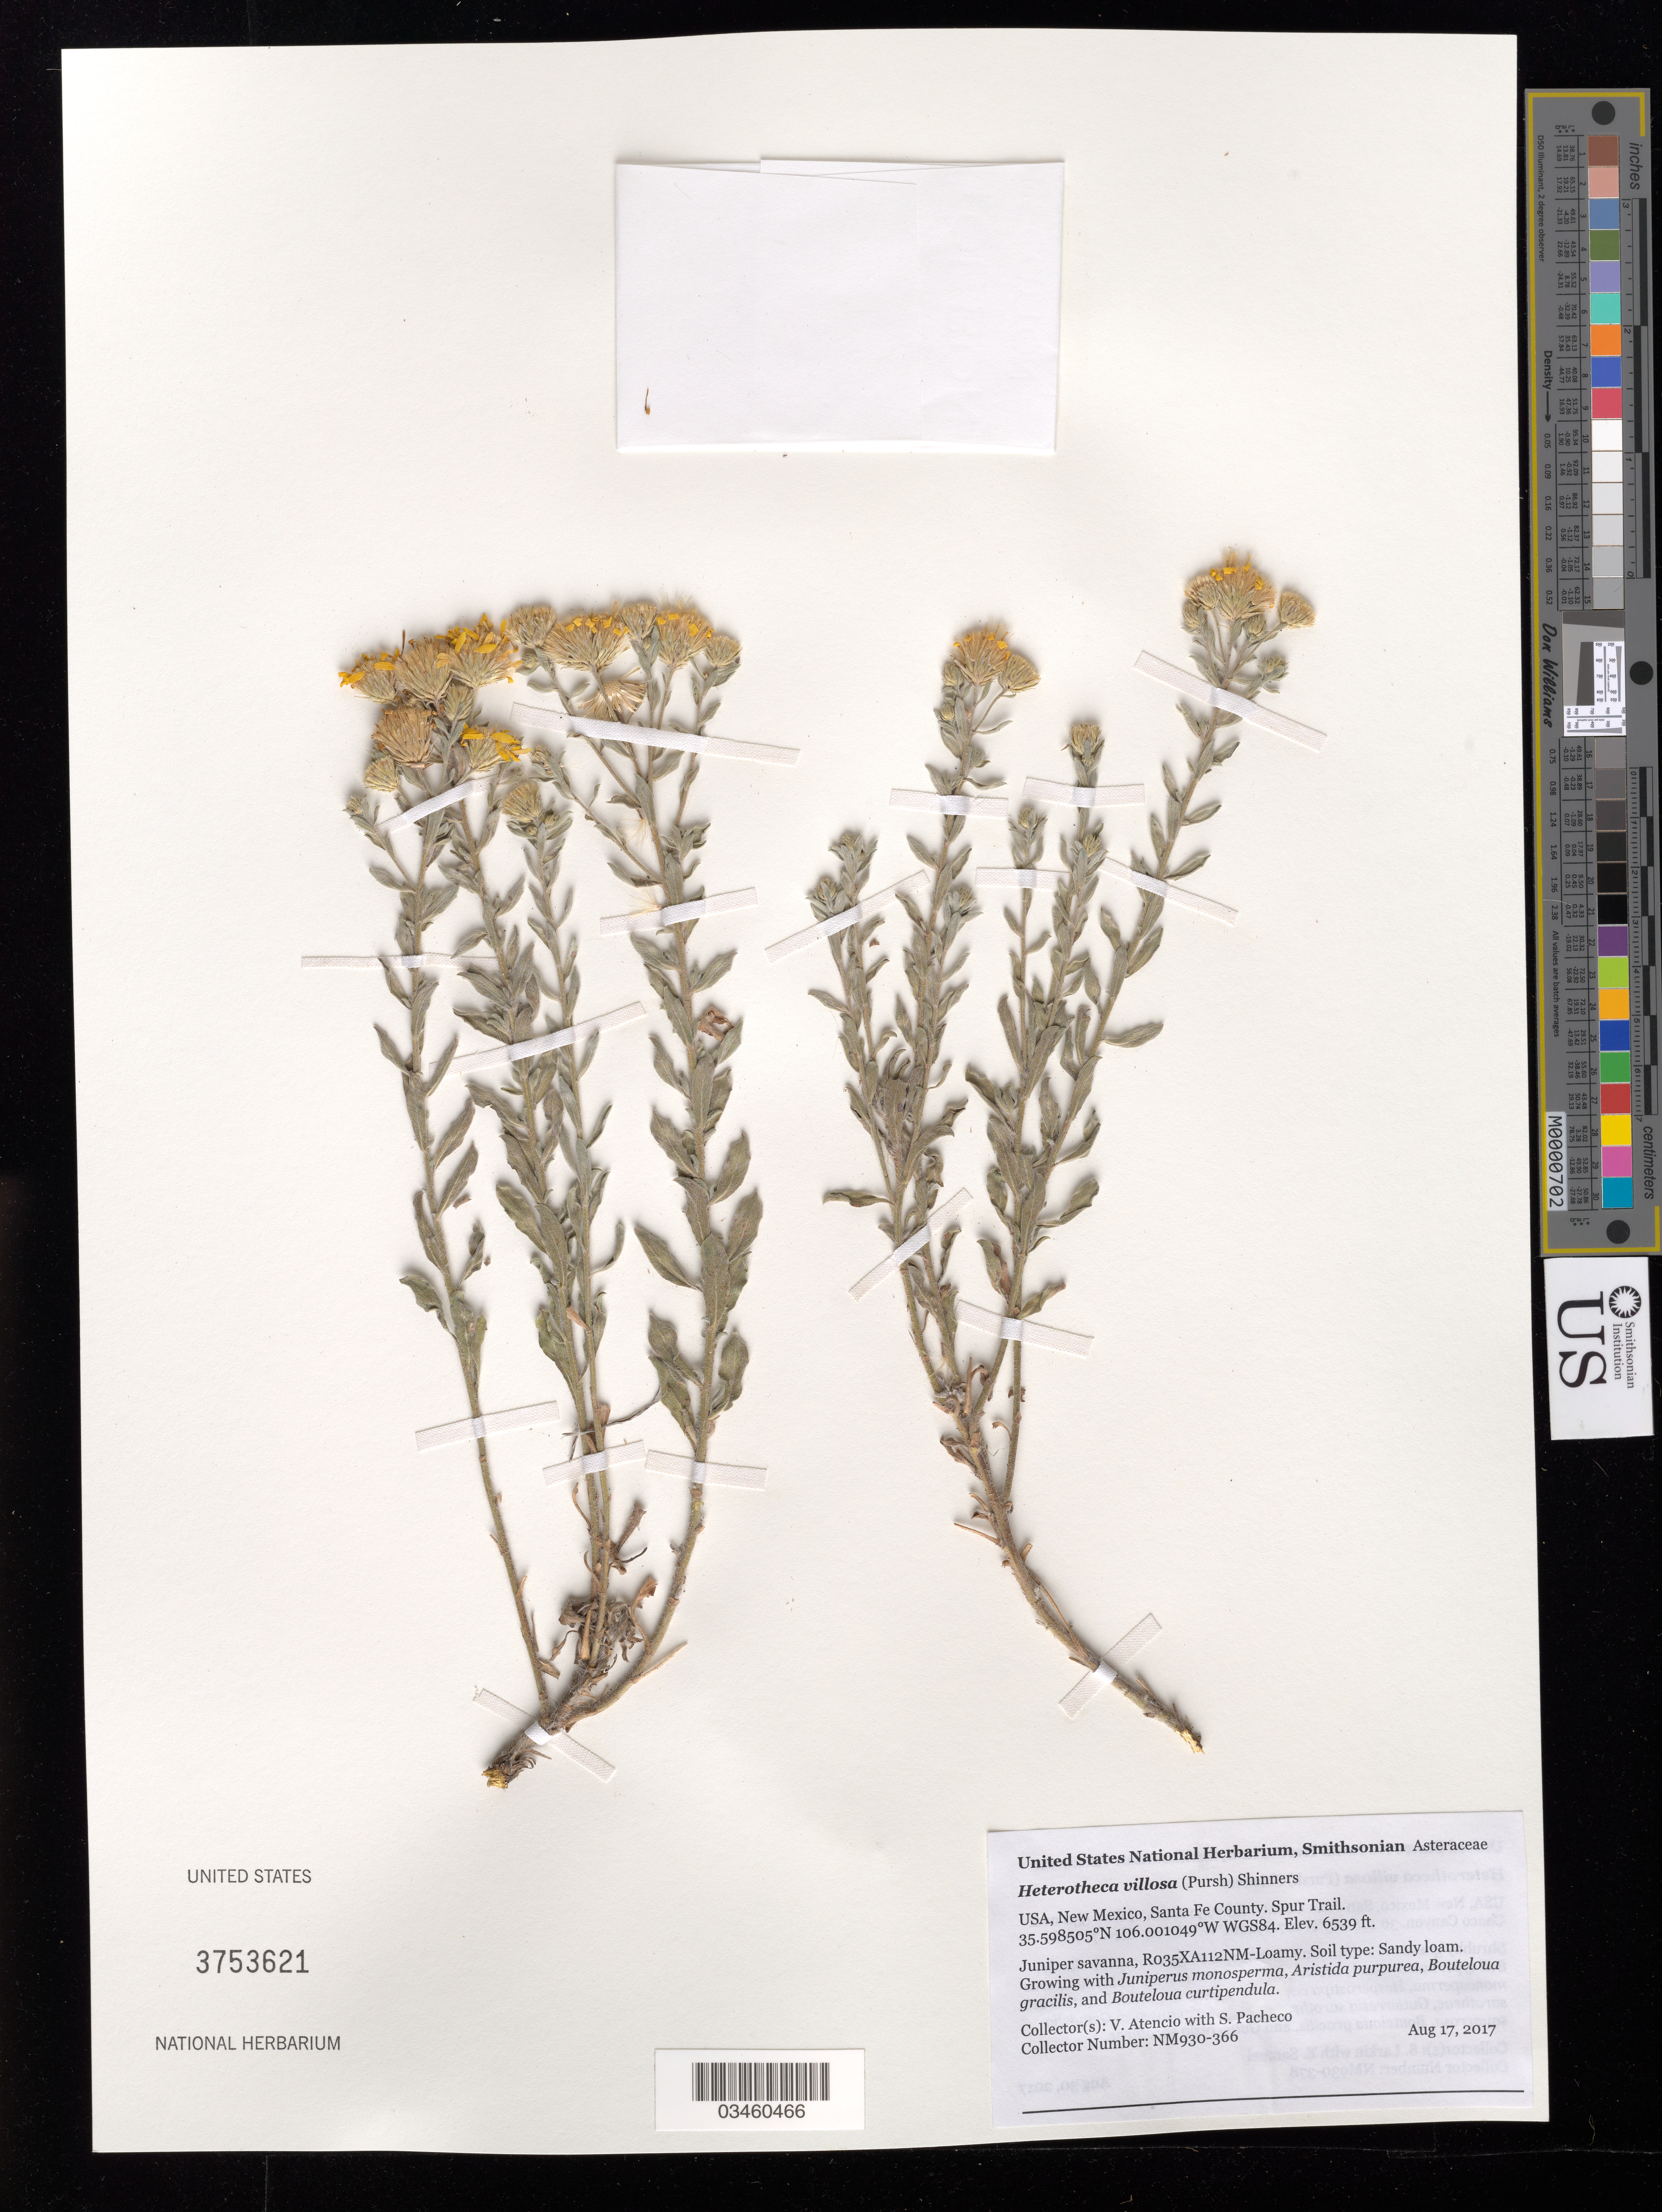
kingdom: Plantae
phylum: Tracheophyta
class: Magnoliopsida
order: Asterales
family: Asteraceae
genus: Heterotheca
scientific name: Heterotheca villosa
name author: (Pursh) Shinners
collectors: V. Atencio & S. Pacheco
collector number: NM930-366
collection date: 2017-08-17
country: United States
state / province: New Mexico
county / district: Santa Fe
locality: Santa Fe open space, Spur Trail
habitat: R035XA112NM-Loamy. Sandy loam. Juniper savanna.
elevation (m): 1993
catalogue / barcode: US 3753621